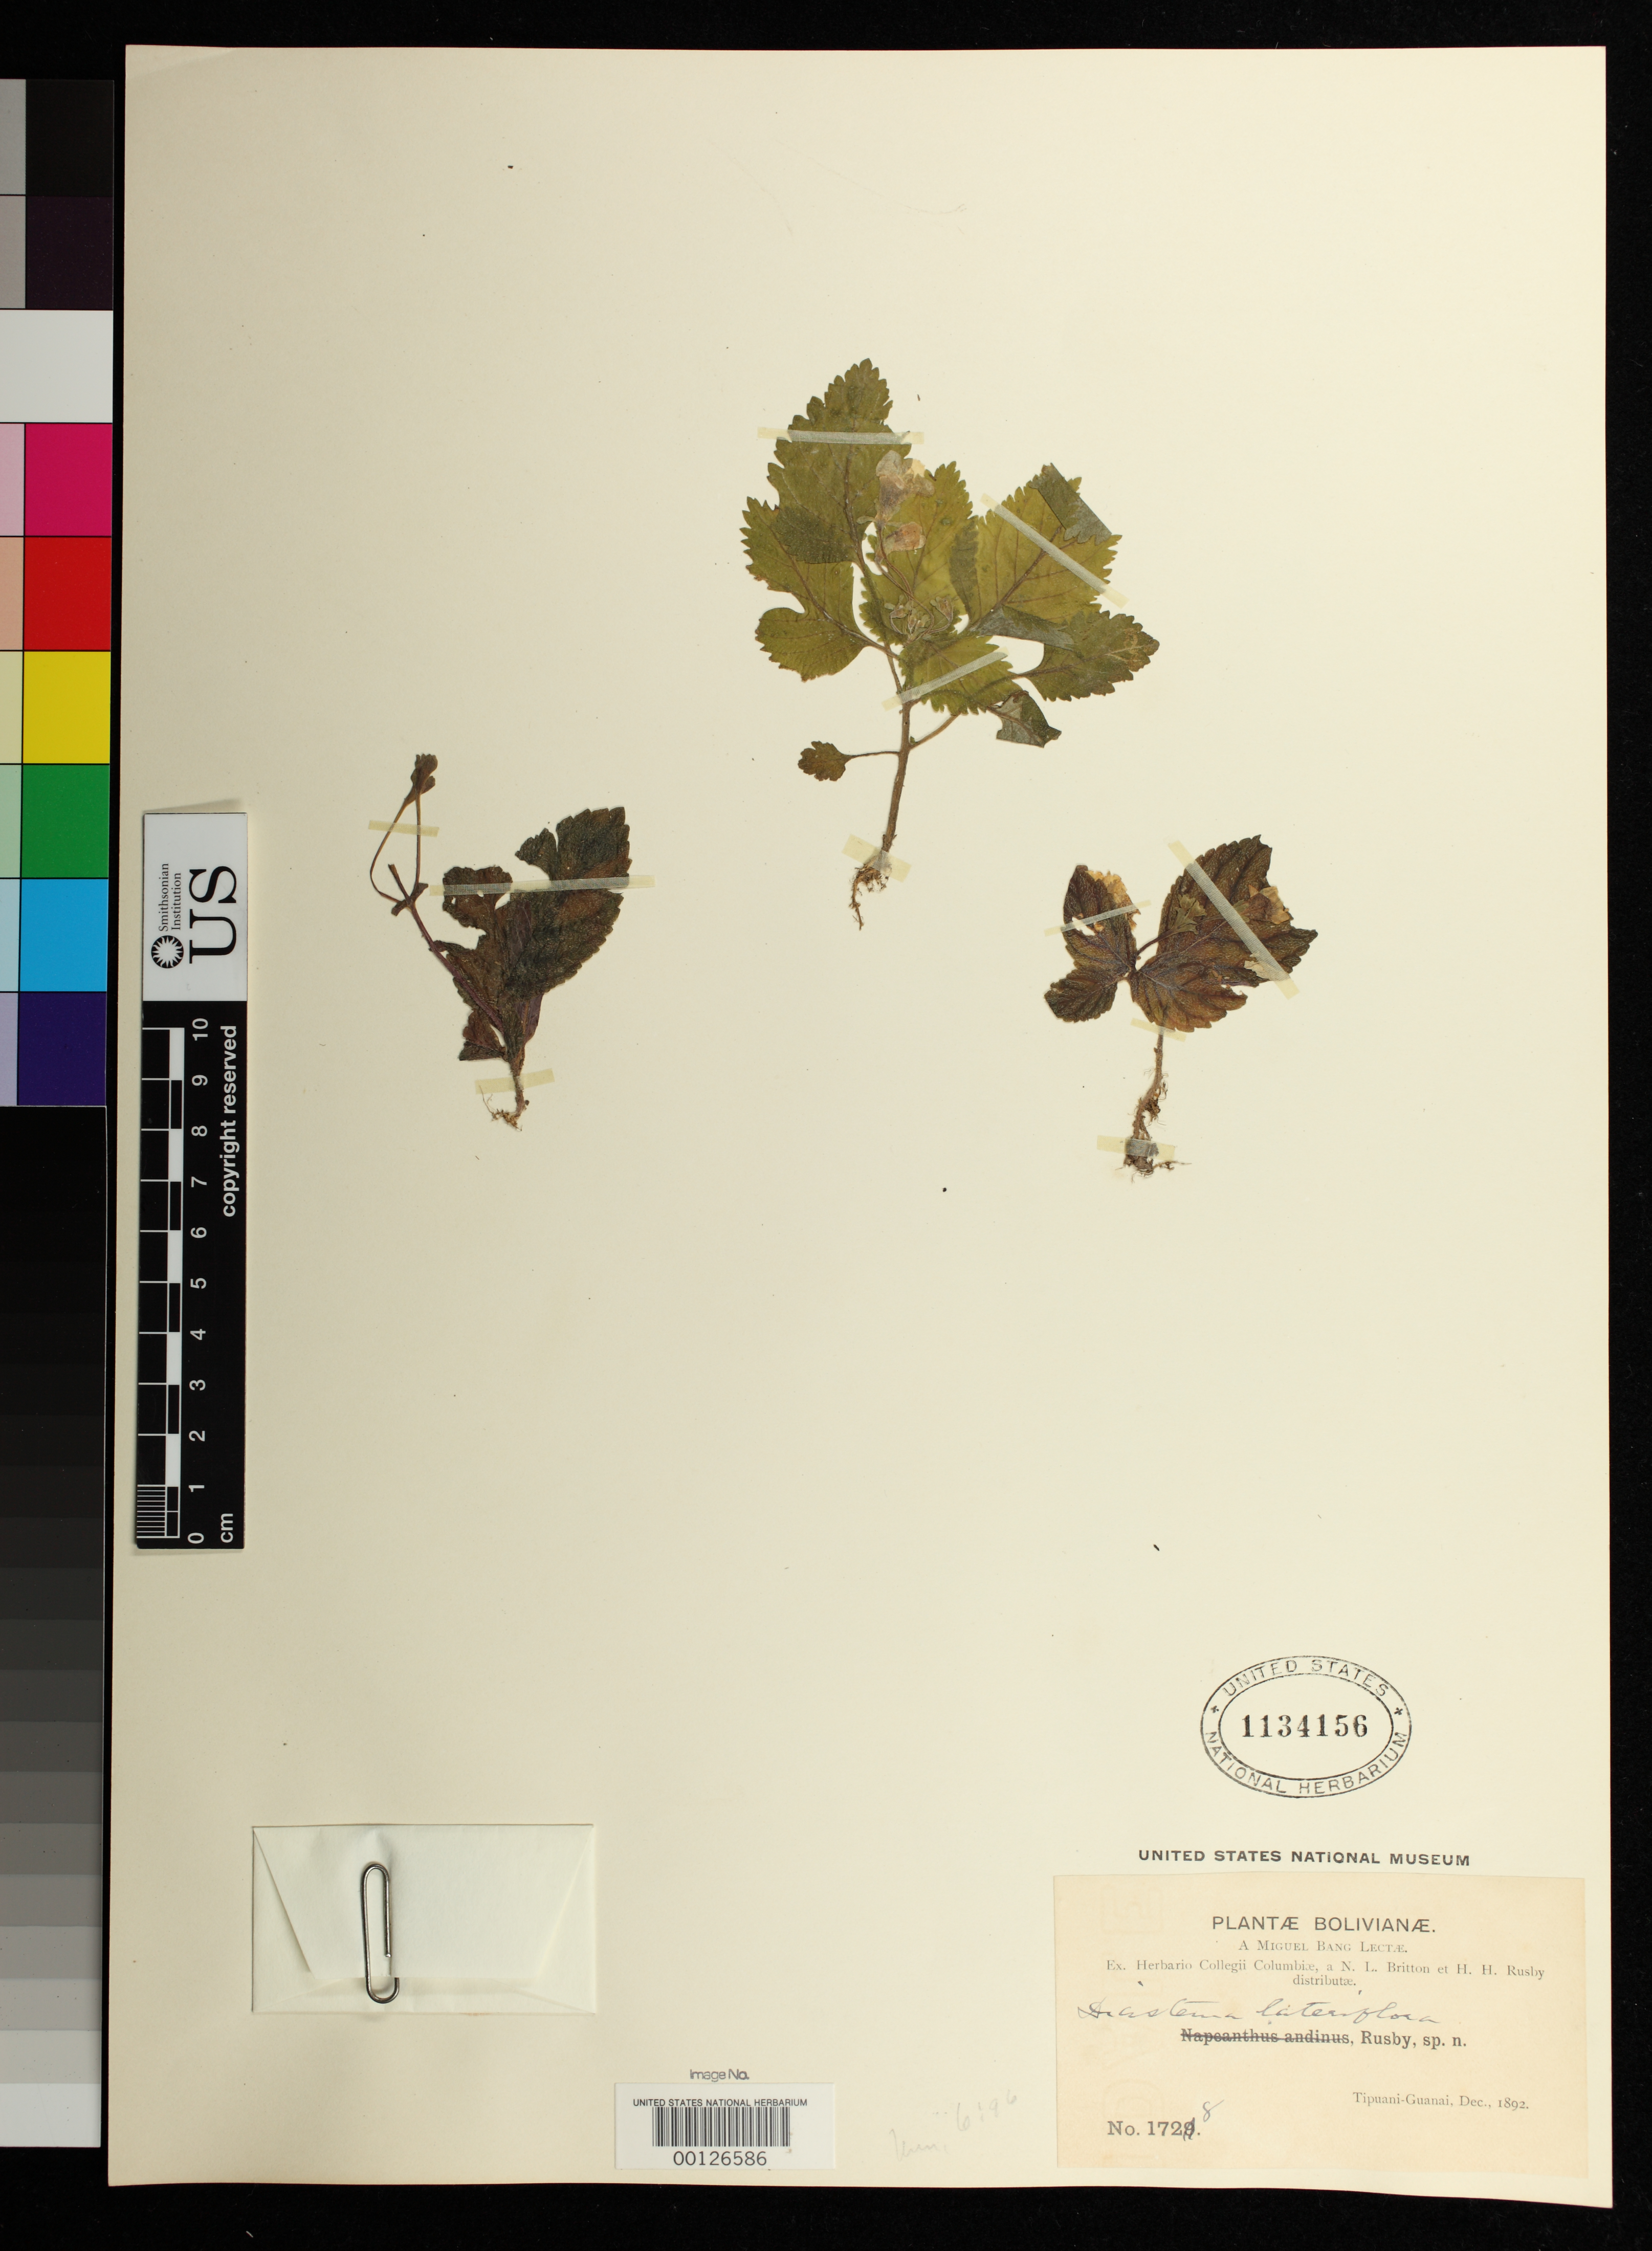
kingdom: Plantae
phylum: Tracheophyta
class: Magnoliopsida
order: Lamiales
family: Gesneriaceae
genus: Diastema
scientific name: Diastema latiflorum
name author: Rusby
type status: Isotype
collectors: M. Bang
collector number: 1728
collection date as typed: Dec 1892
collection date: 1892-12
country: Bolivia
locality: Tipuani-Guanai.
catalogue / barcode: US 1134156